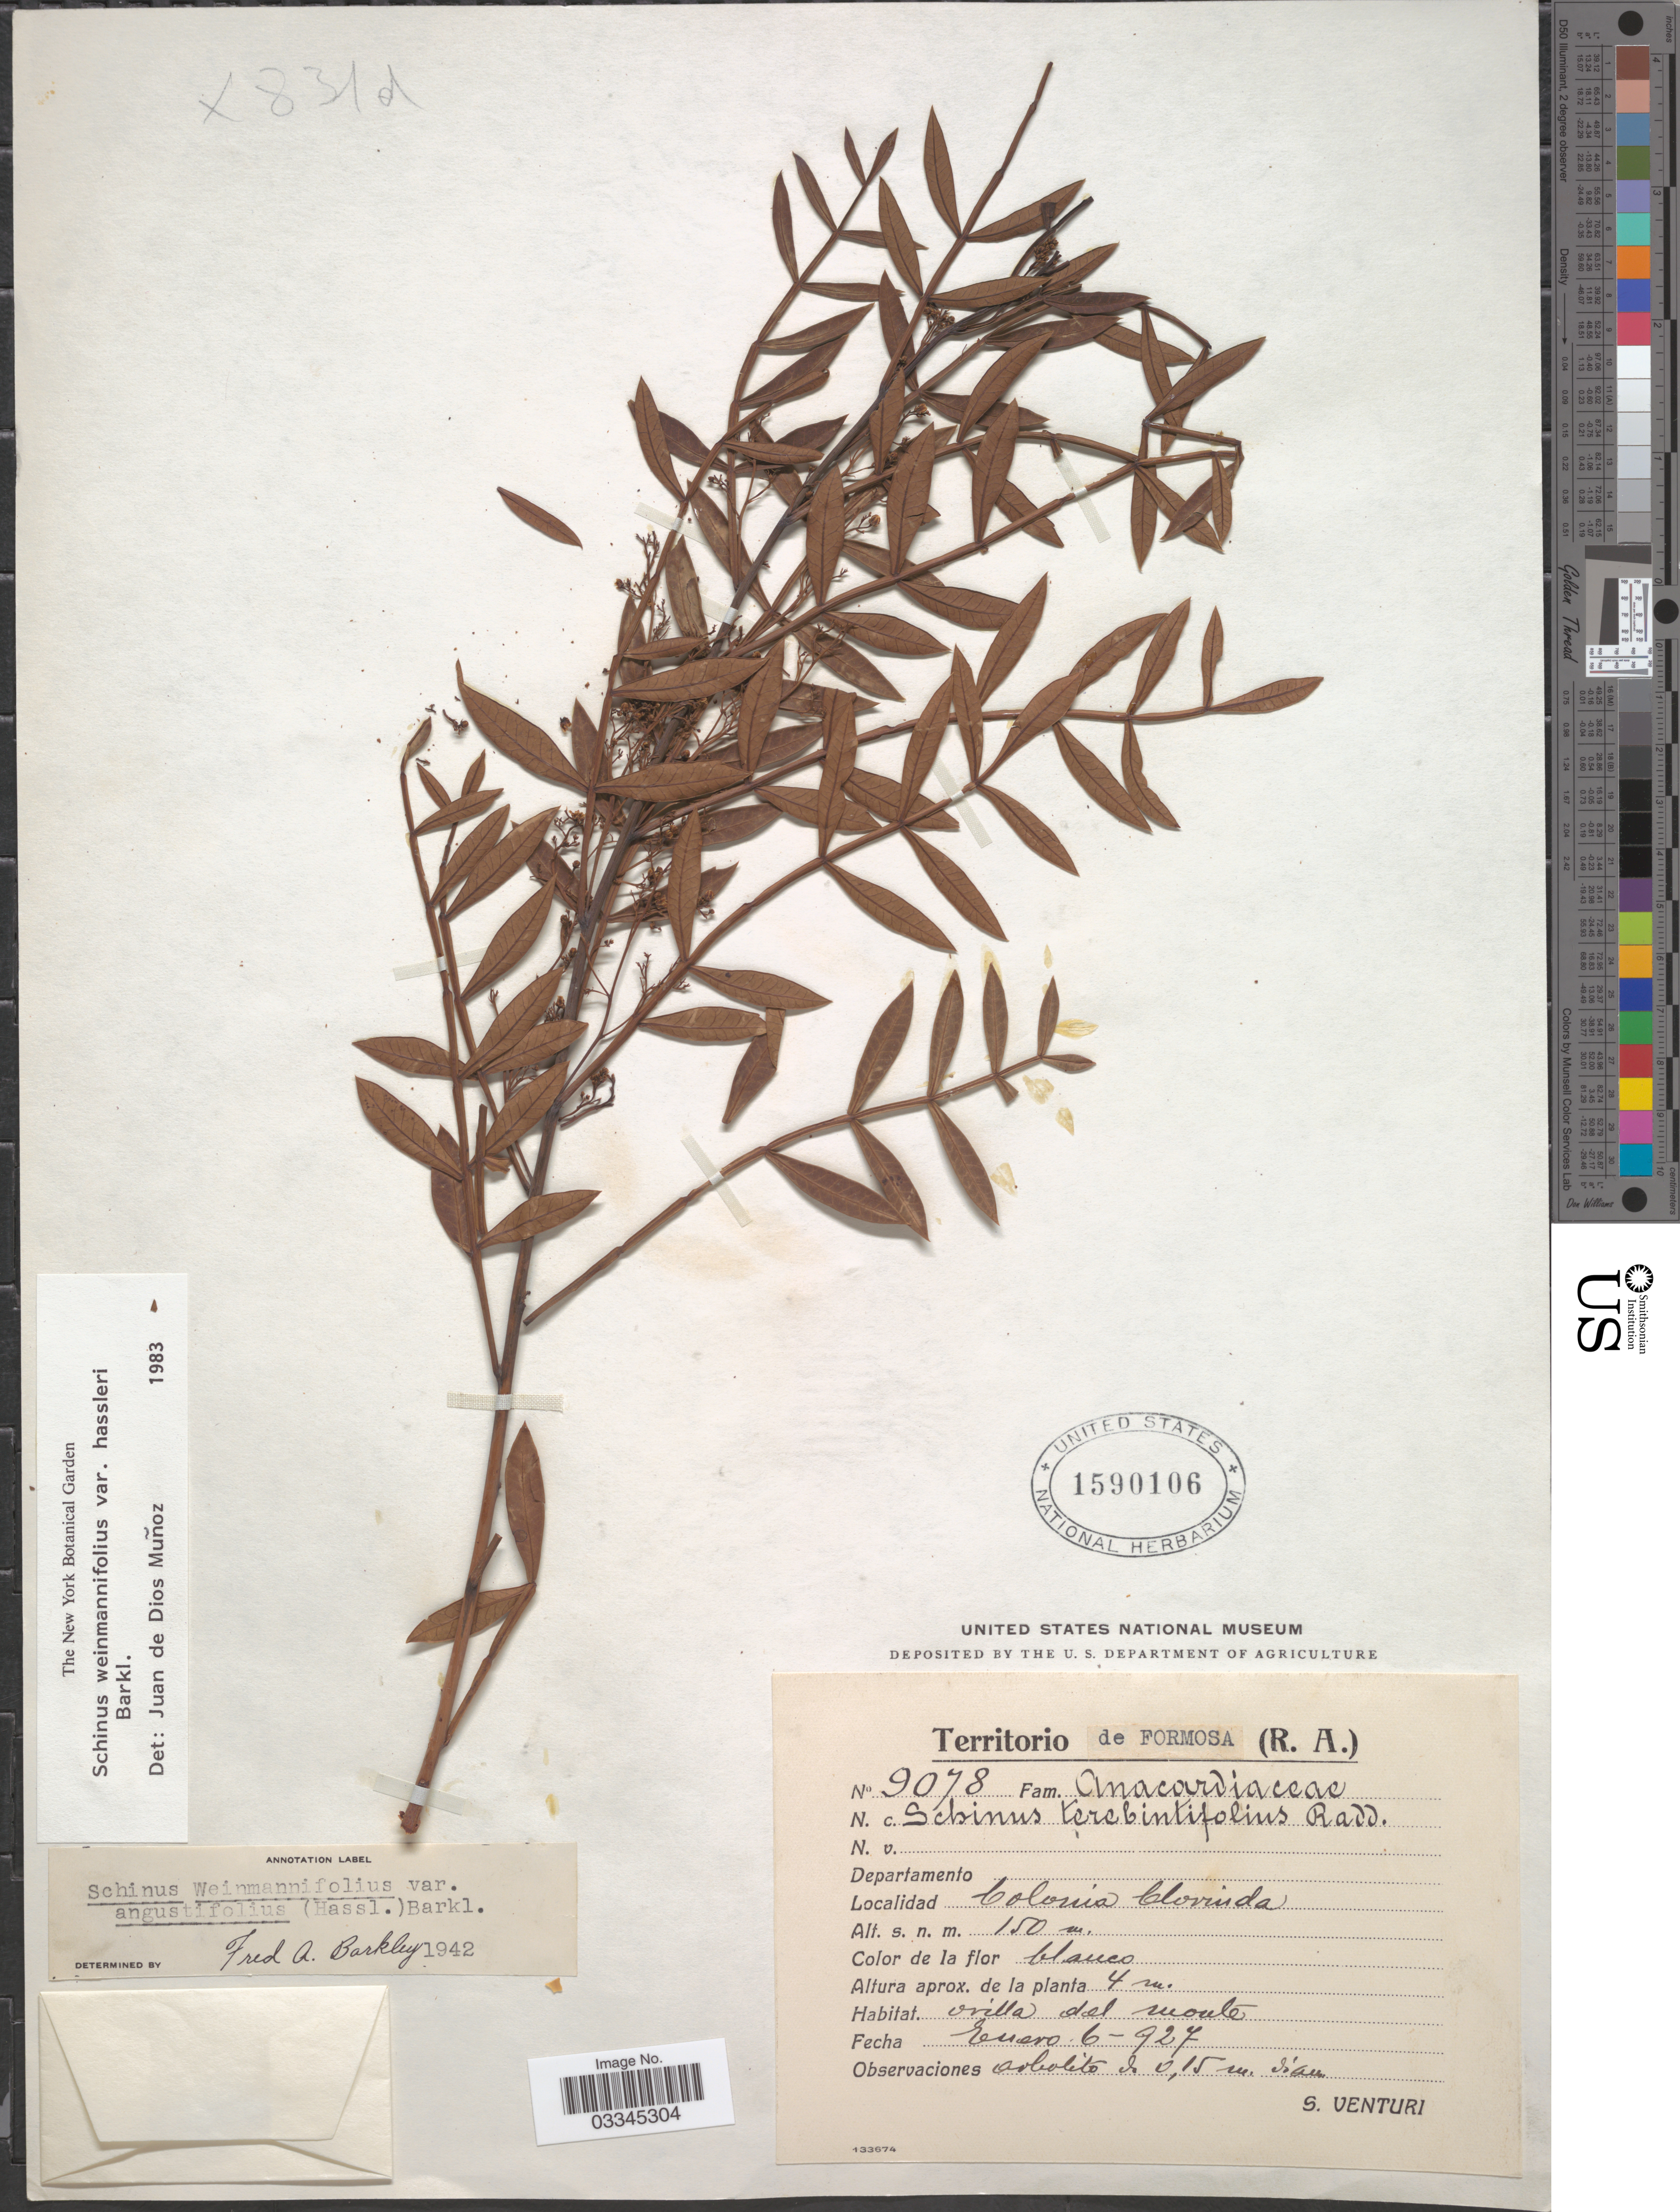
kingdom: Plantae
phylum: Tracheophyta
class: Magnoliopsida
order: Sapindales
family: Anacardiaceae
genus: Schinus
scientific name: Schinus weinmanniifolia var. hassleri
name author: (F.A. Barkley) F.A. Barkley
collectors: S. Venturi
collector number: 9078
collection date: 1927-01-06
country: Argentina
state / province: Formosa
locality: Colonia Clorinda.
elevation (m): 150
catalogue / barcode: US 1590106